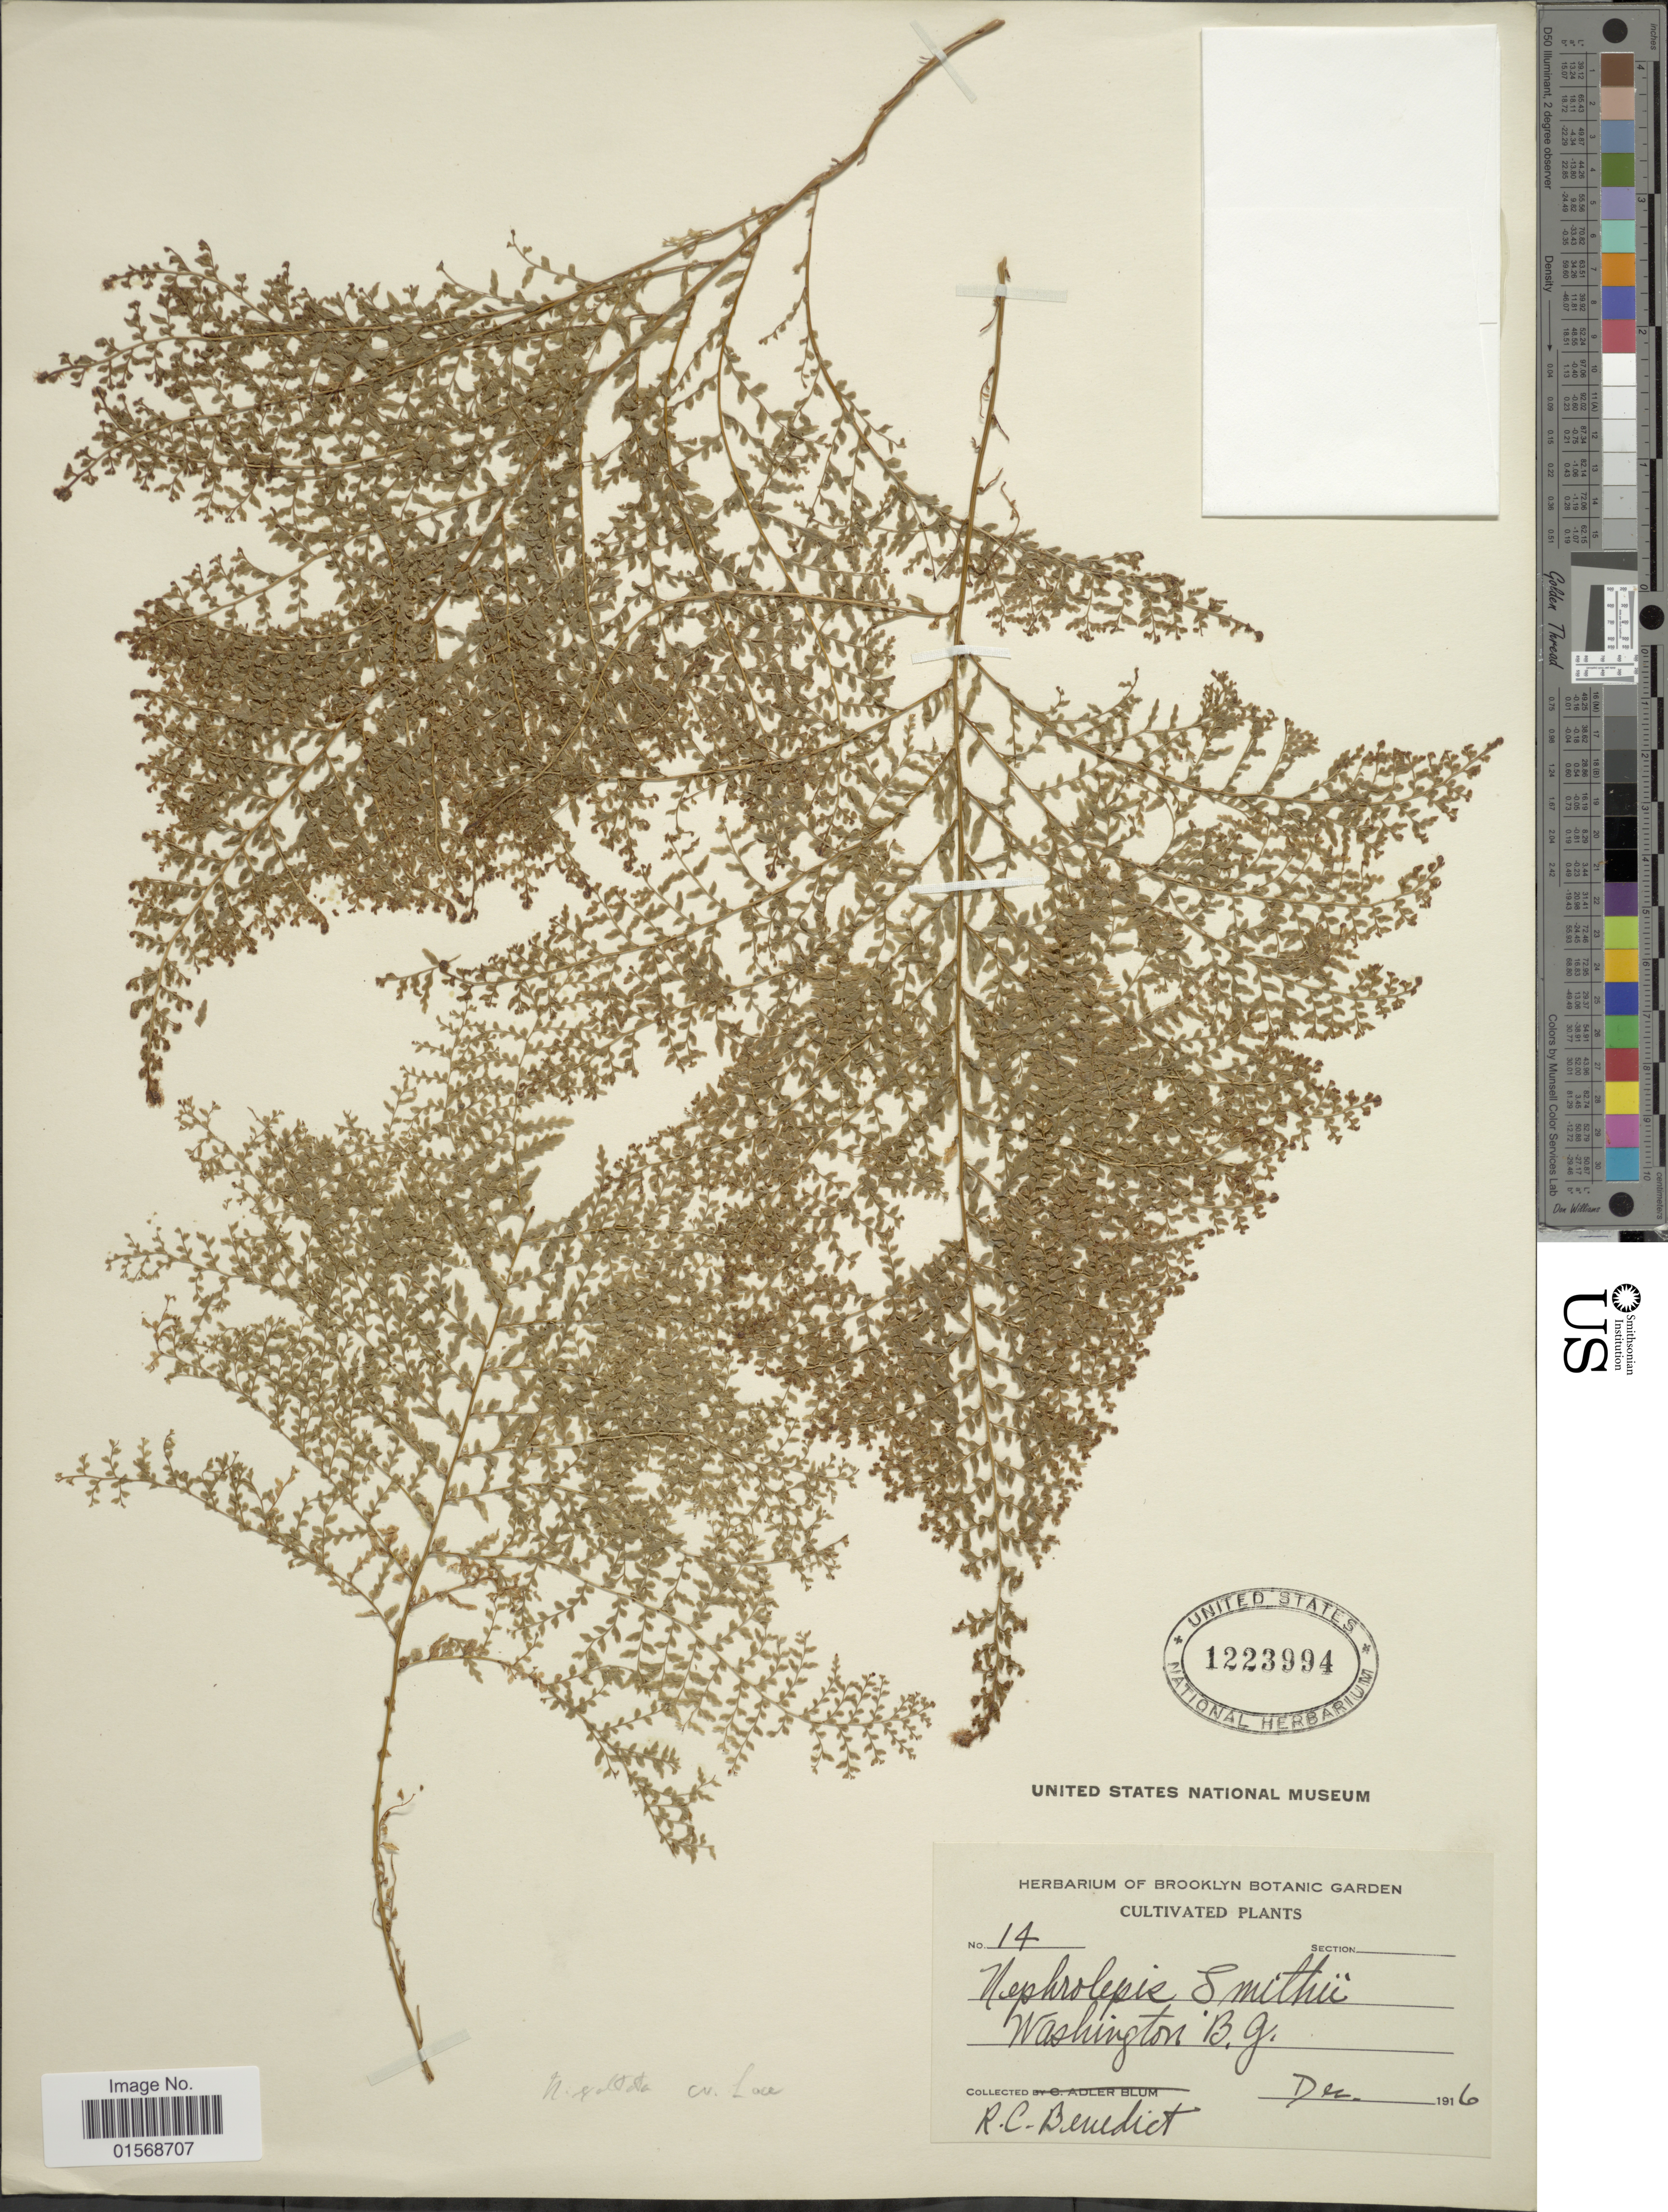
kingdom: Plantae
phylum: Tracheophyta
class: Polypodiopsida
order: Polypodiales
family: Nephrolepidaceae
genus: Nephrolepis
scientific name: Nephrolepis 'Lau'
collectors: R. C. Benedict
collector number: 14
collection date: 1916-11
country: United States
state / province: Washington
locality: Washington B. G.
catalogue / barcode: US 1223994